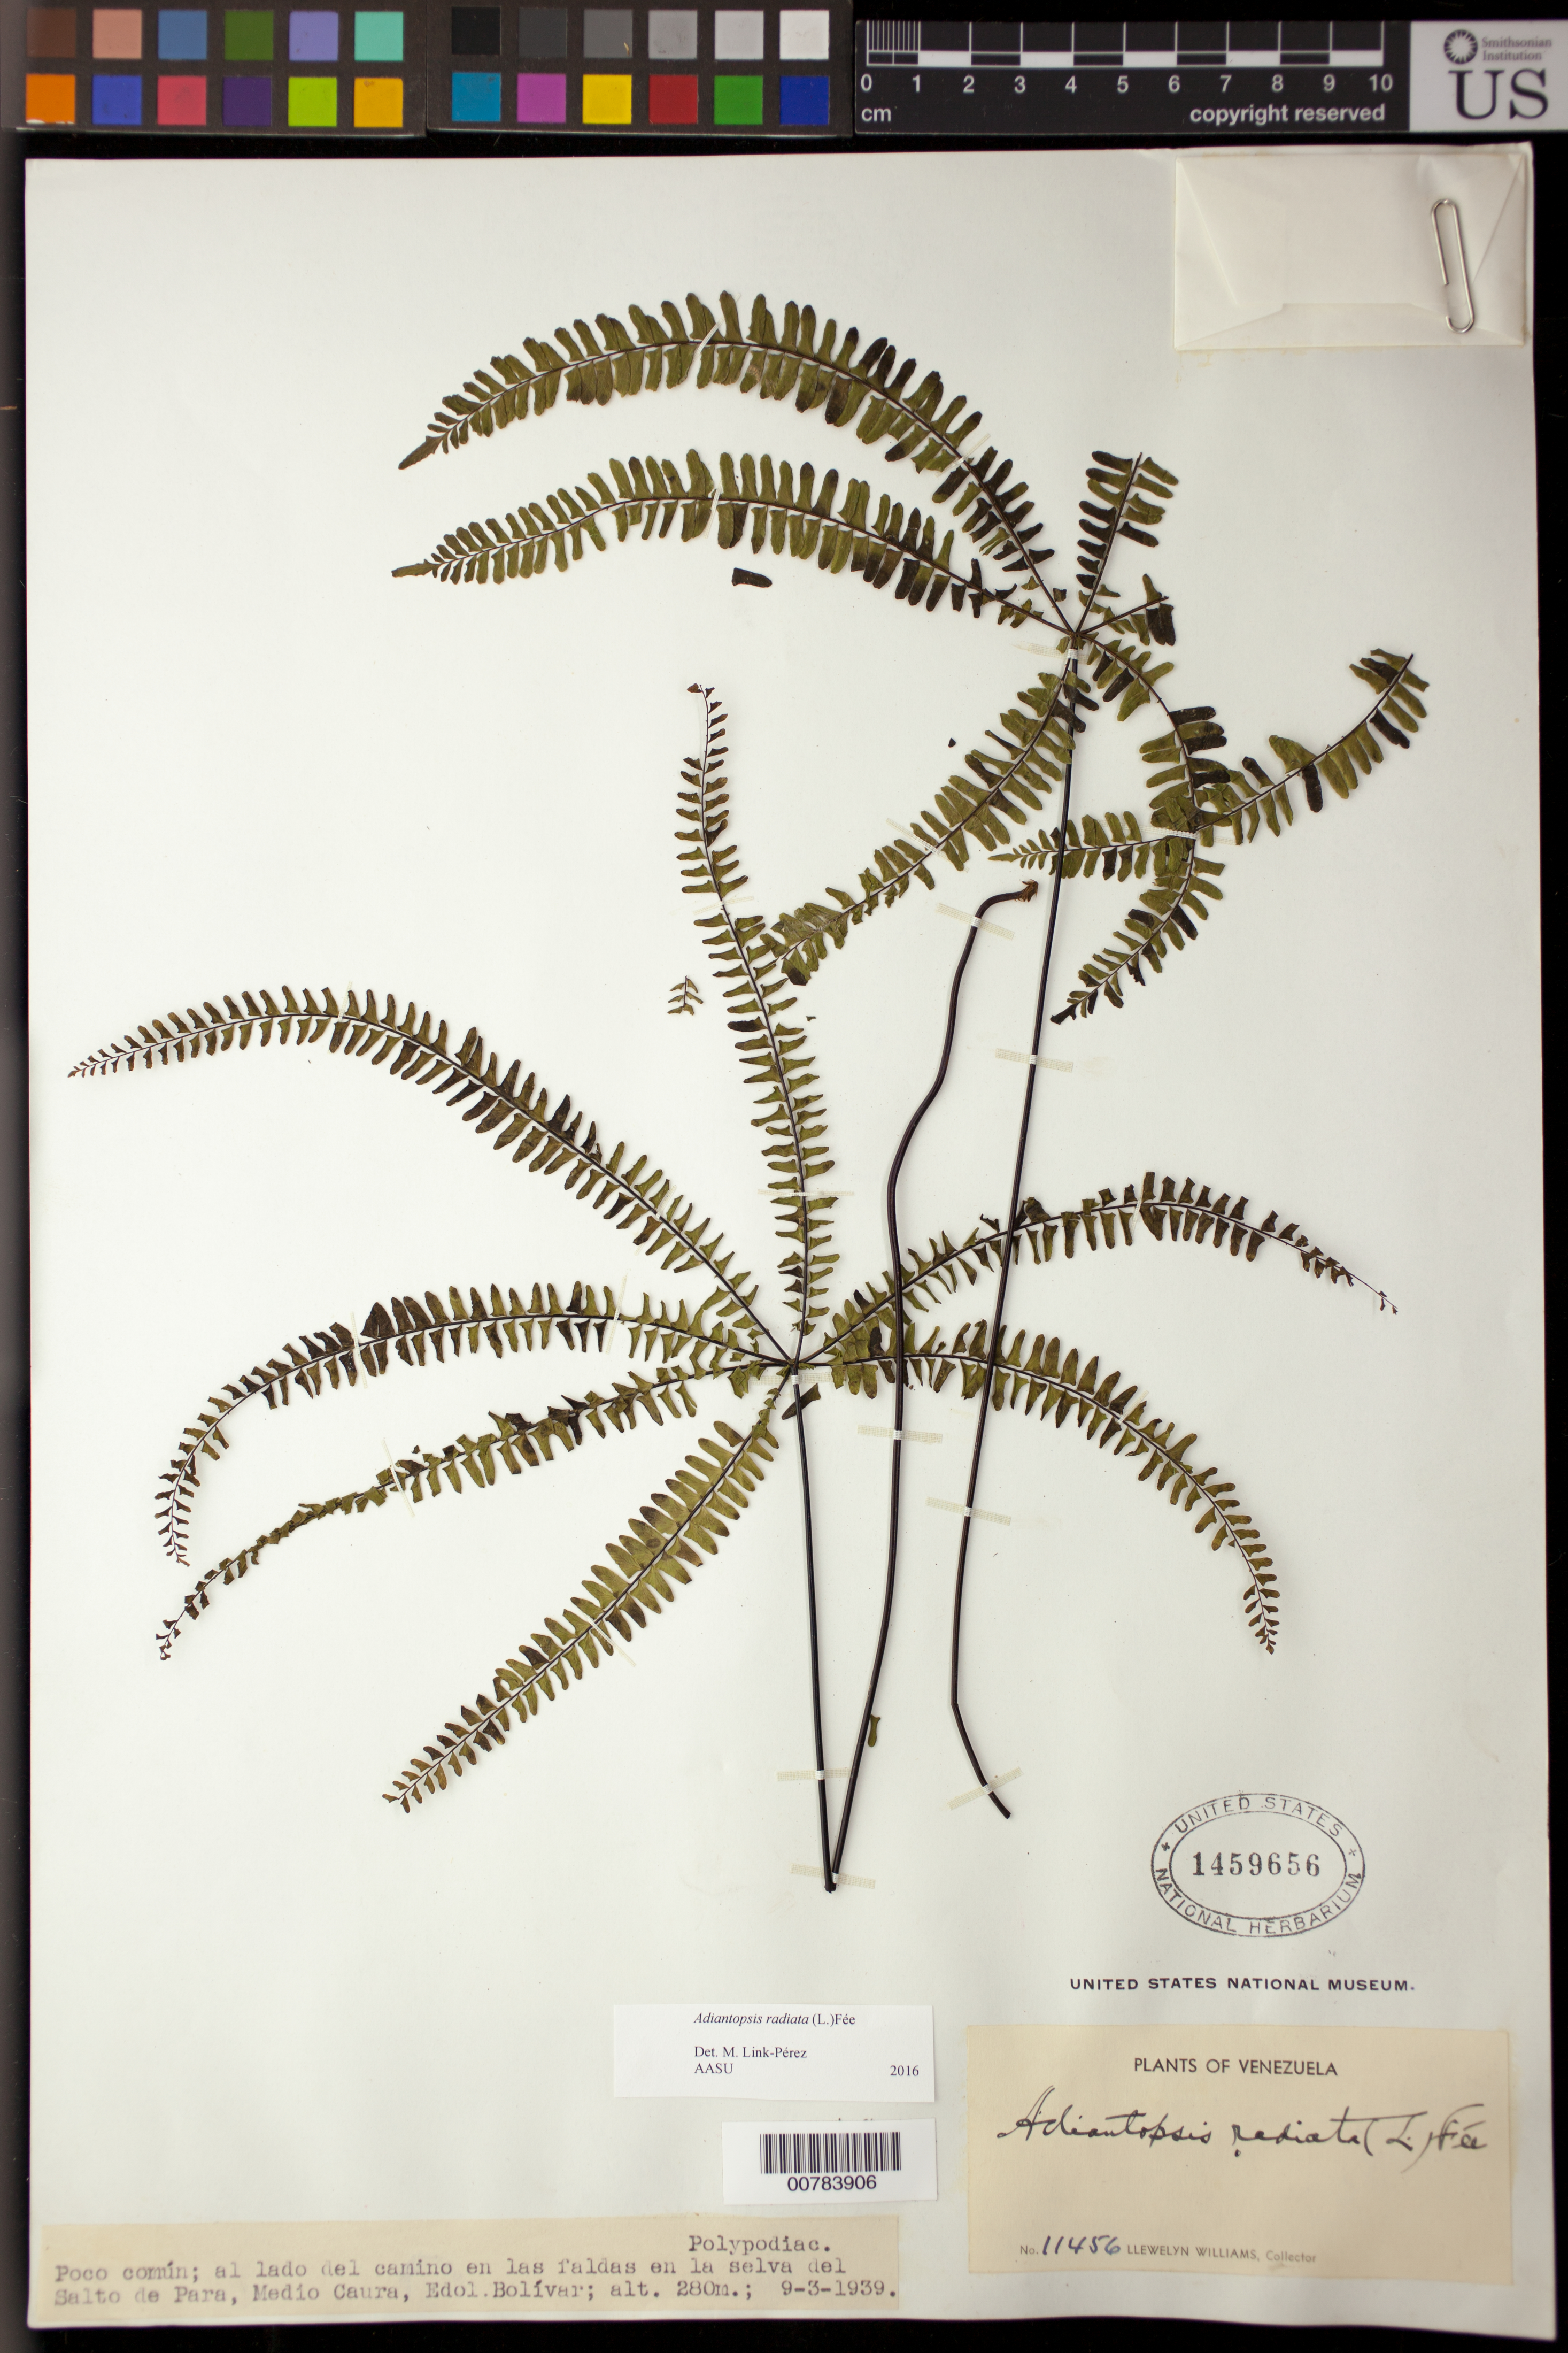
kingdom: Plantae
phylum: Tracheophyta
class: Polypodiopsida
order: Polypodiales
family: Pteridaceae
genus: Adiantopsis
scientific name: Adiantopsis radiata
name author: (L.) Fée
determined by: Link-Perez, Melanie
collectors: Ll. Williams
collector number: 11456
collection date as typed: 9-Mar-39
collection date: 1939-03-09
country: Venezuela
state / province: Bolívar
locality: Salto de Para, Medio Caura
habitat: Poco común; al lado del camino en las faldas en la selva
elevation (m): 280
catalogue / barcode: US 1459656